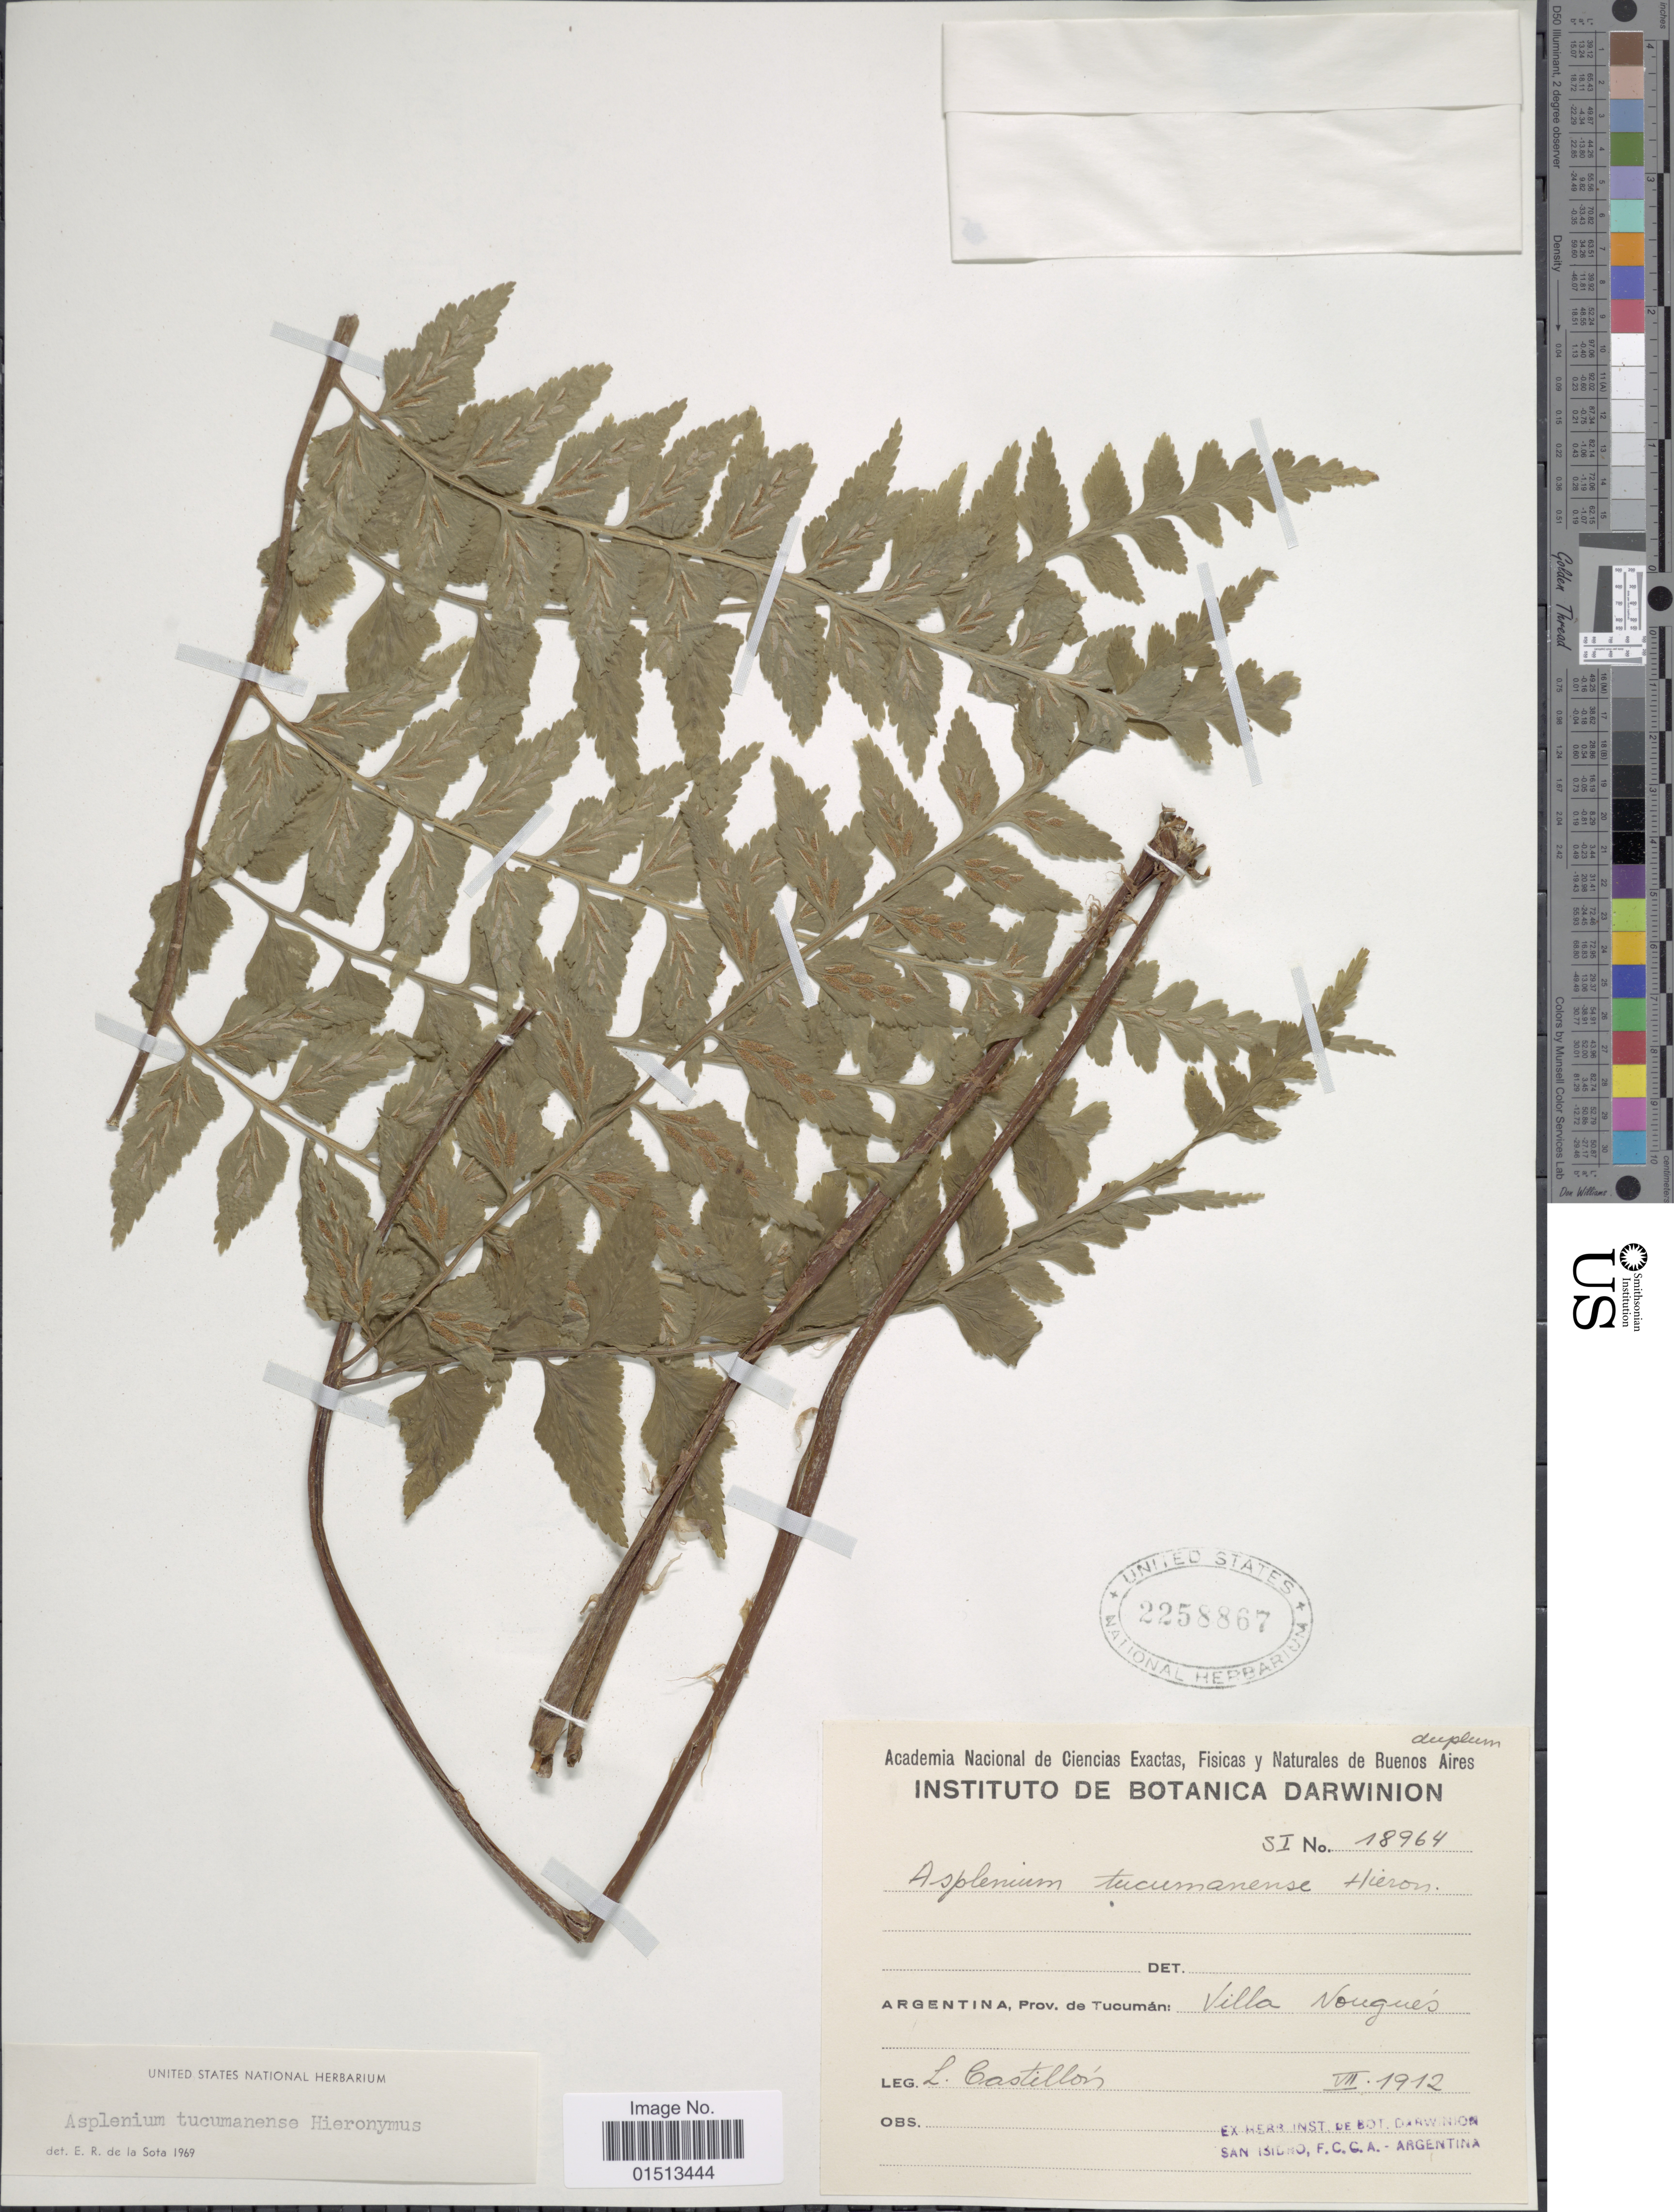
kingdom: Plantae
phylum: Tracheophyta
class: Polypodiopsida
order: Polypodiales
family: Aspleniaceae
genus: Asplenium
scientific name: Asplenium tucumanense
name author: Hieron.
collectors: L. Castillón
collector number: SI 18964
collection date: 1912-07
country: Argentina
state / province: Tucuman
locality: Villa Nougués.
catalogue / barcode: US 2258867